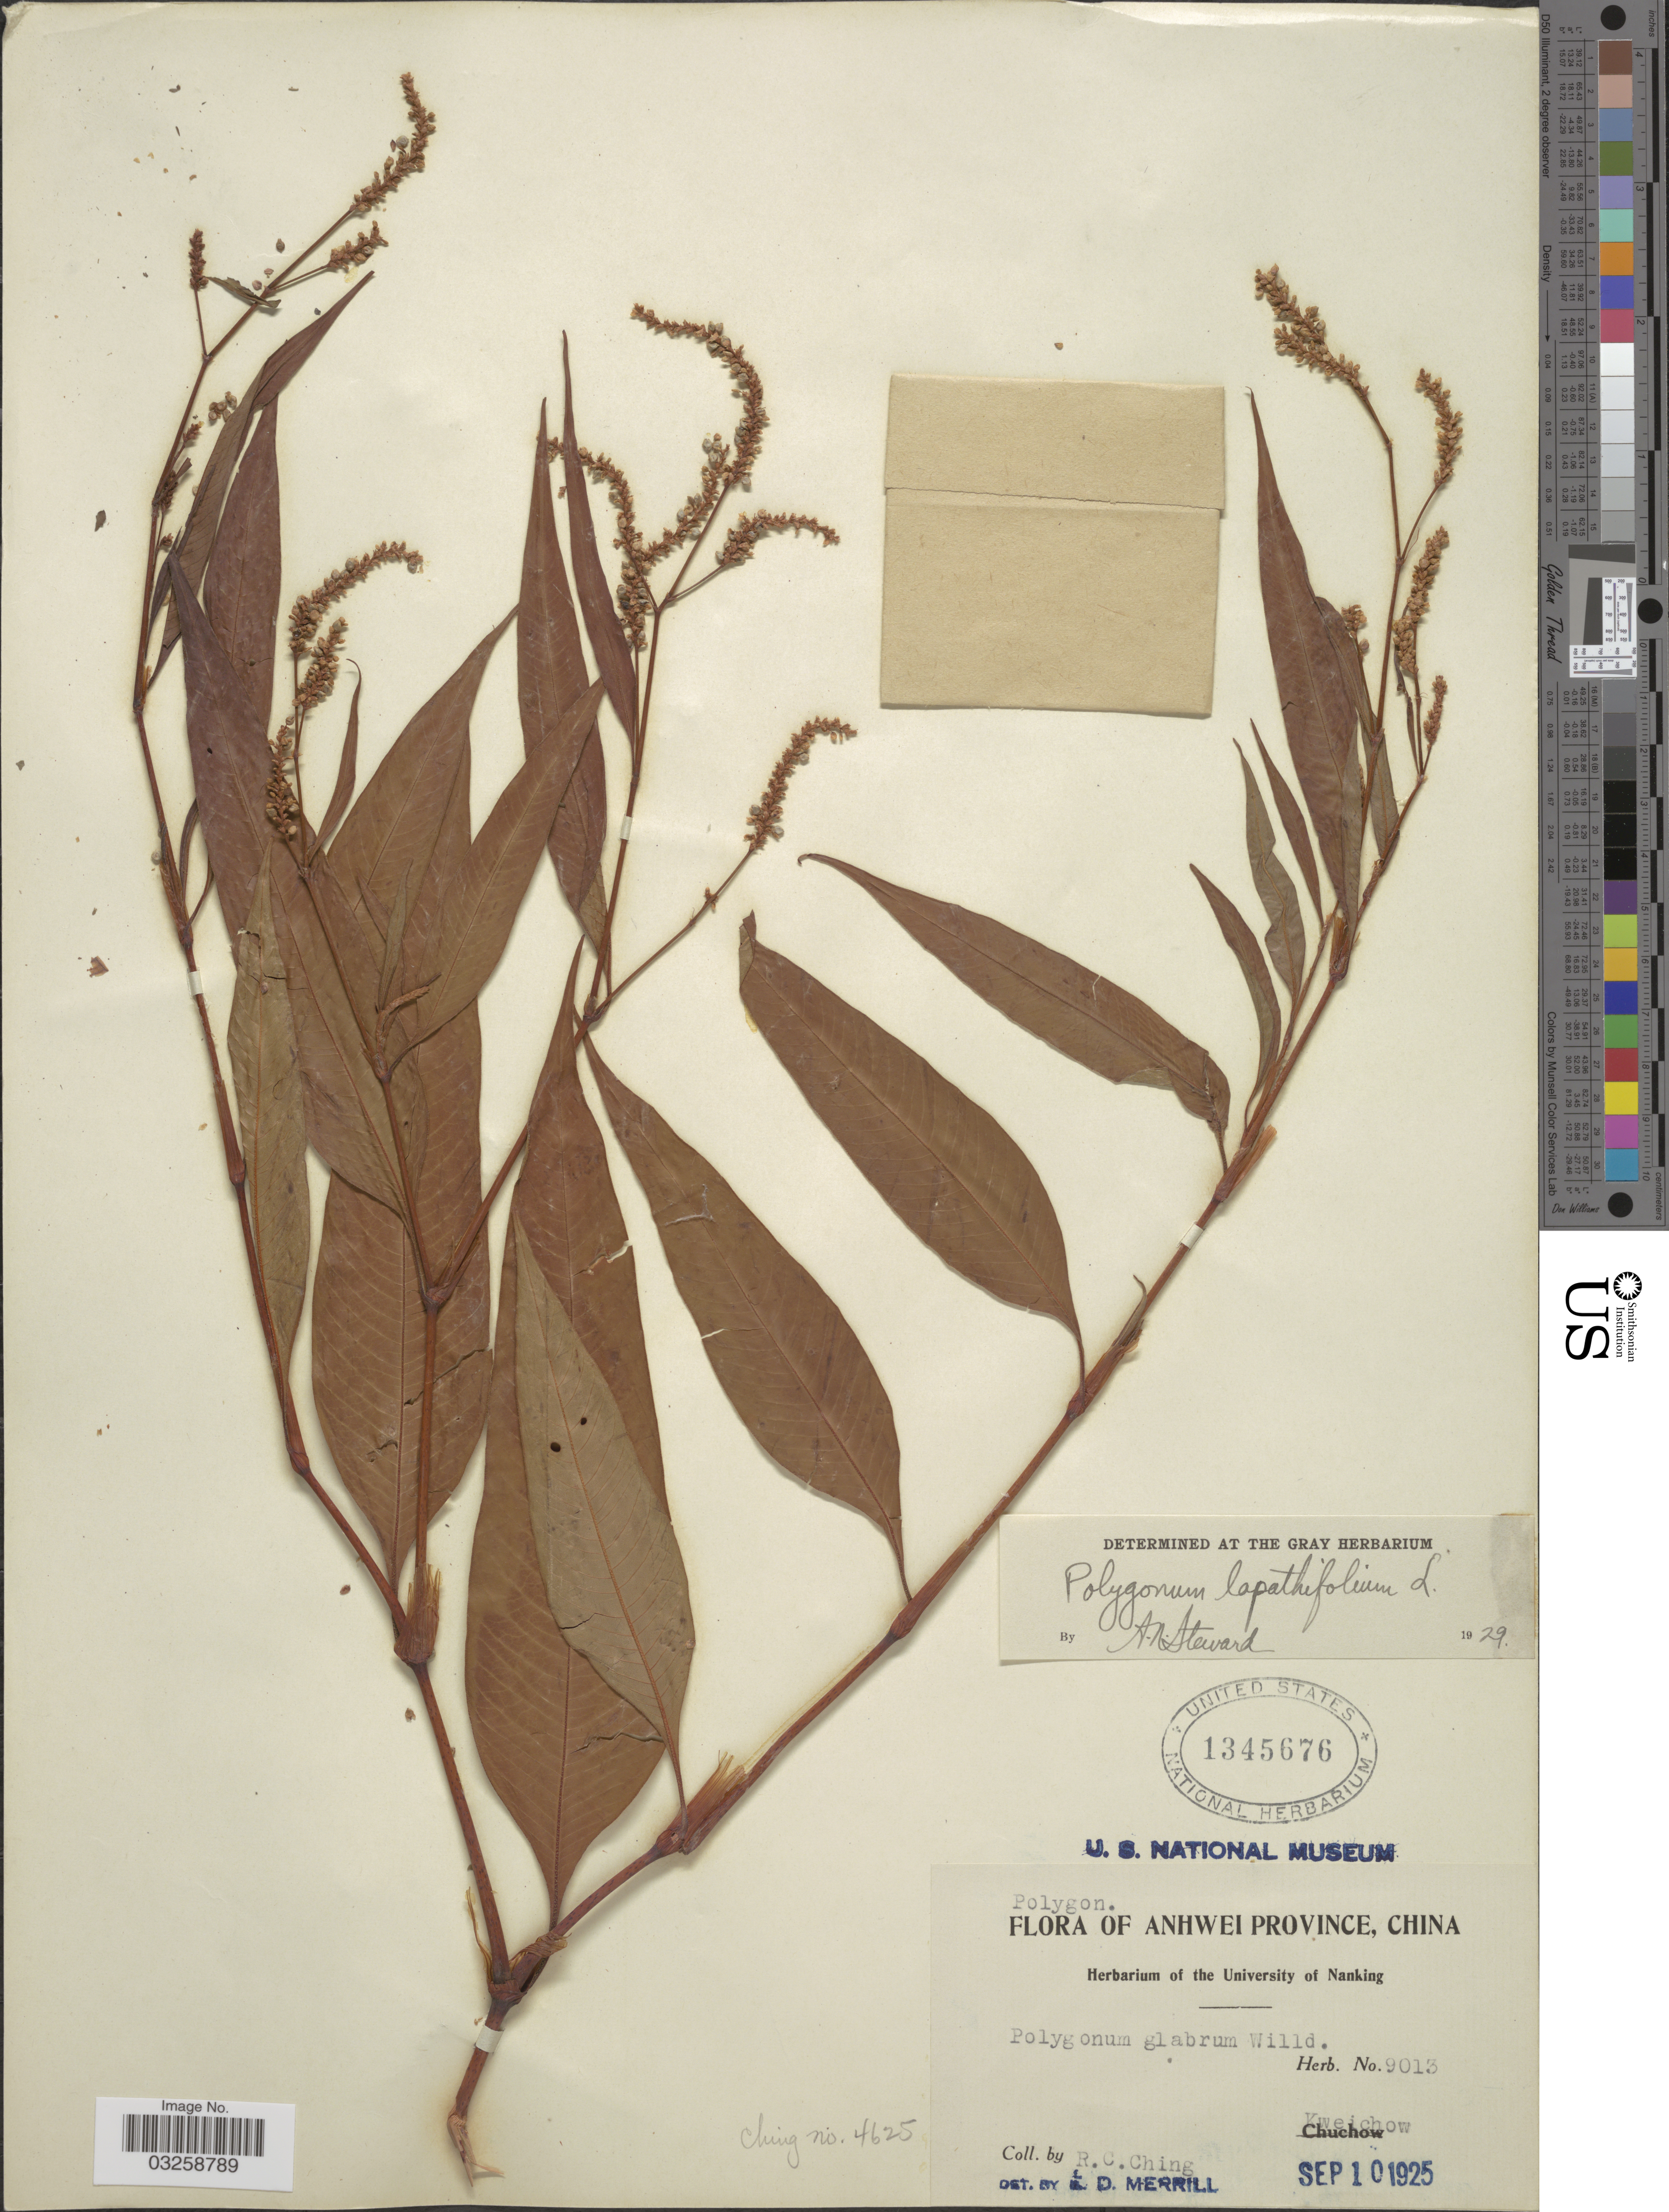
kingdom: Plantae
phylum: Tracheophyta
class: Magnoliopsida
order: Caryophyllales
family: Polygonaceae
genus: Polygonum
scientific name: Polygonum lapathifolium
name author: L.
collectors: R. C. Ching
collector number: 4625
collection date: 1925-09-10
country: China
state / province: Guizhou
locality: Anhwei Province. Kweichow.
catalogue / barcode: US 1345676